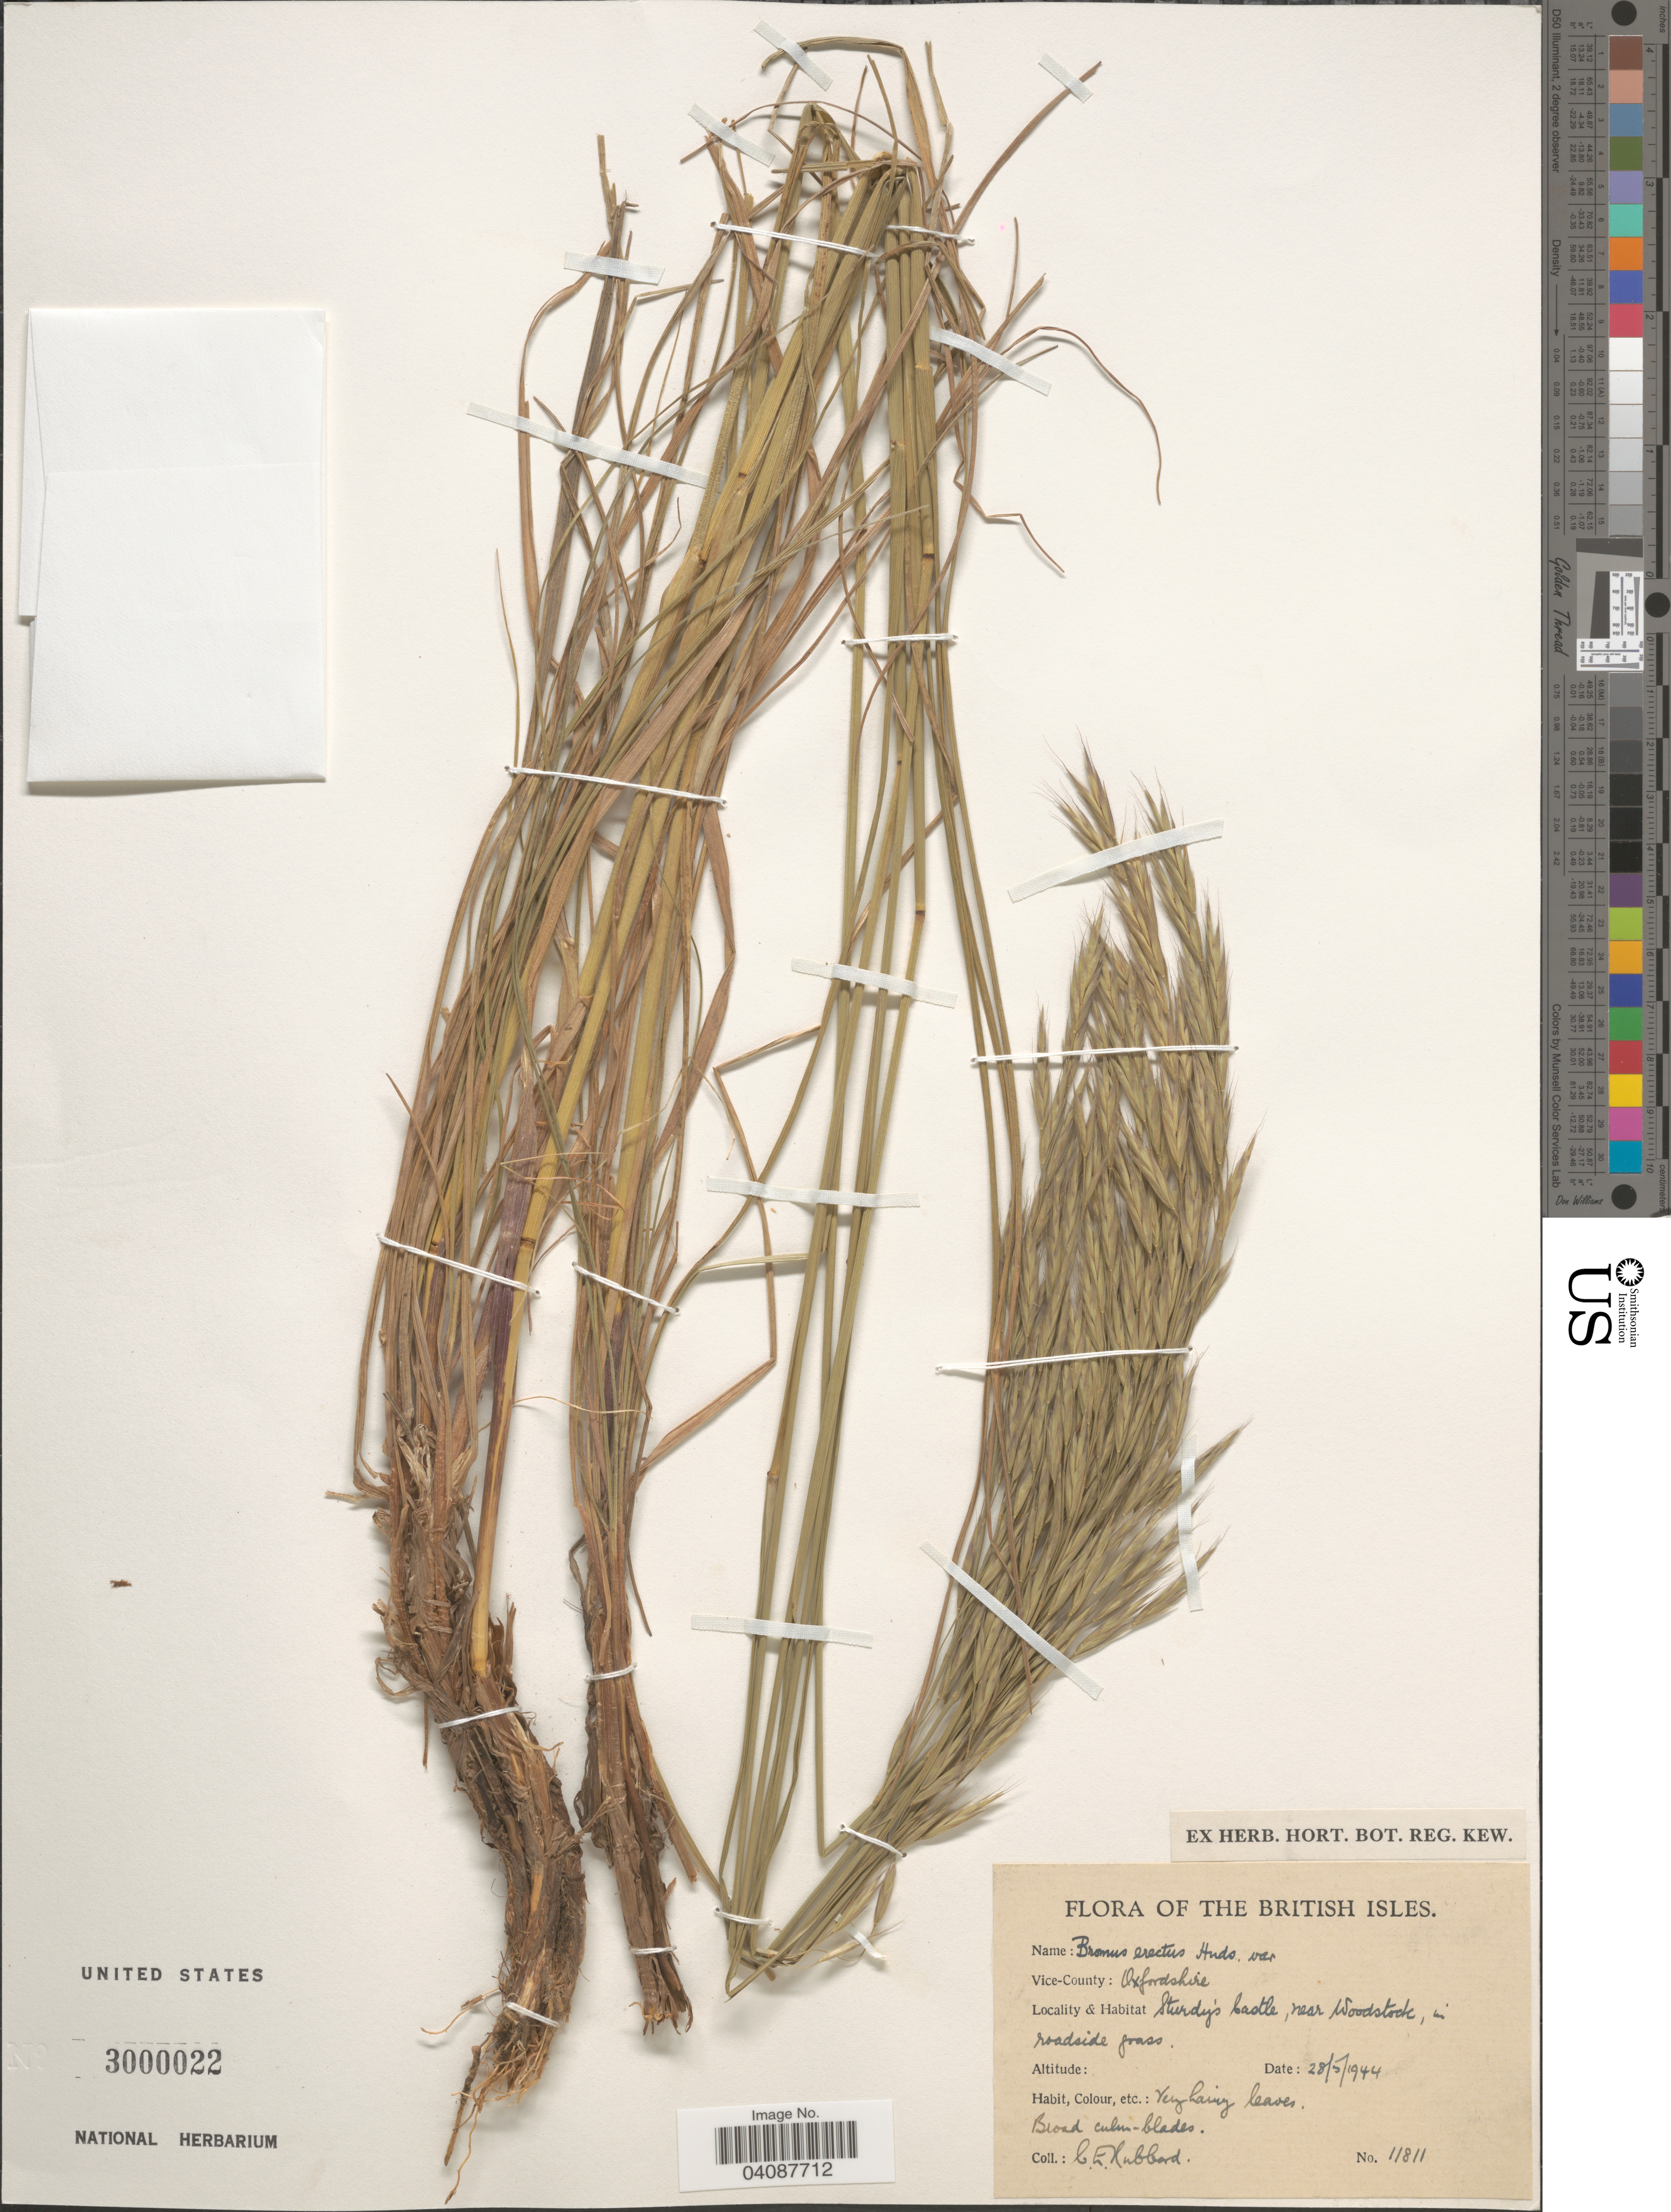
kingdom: Plantae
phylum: Tracheophyta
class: Liliopsida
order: Poales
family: Poaceae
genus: Bromus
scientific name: Bromus erectus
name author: Huds.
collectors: C. E. Hubbard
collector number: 11811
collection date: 1944-05-28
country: United Kingdom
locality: The British Isles. Vice-County: Oxfordshire. Sturdy's Castle, near Woodstock.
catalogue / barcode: US 3000022